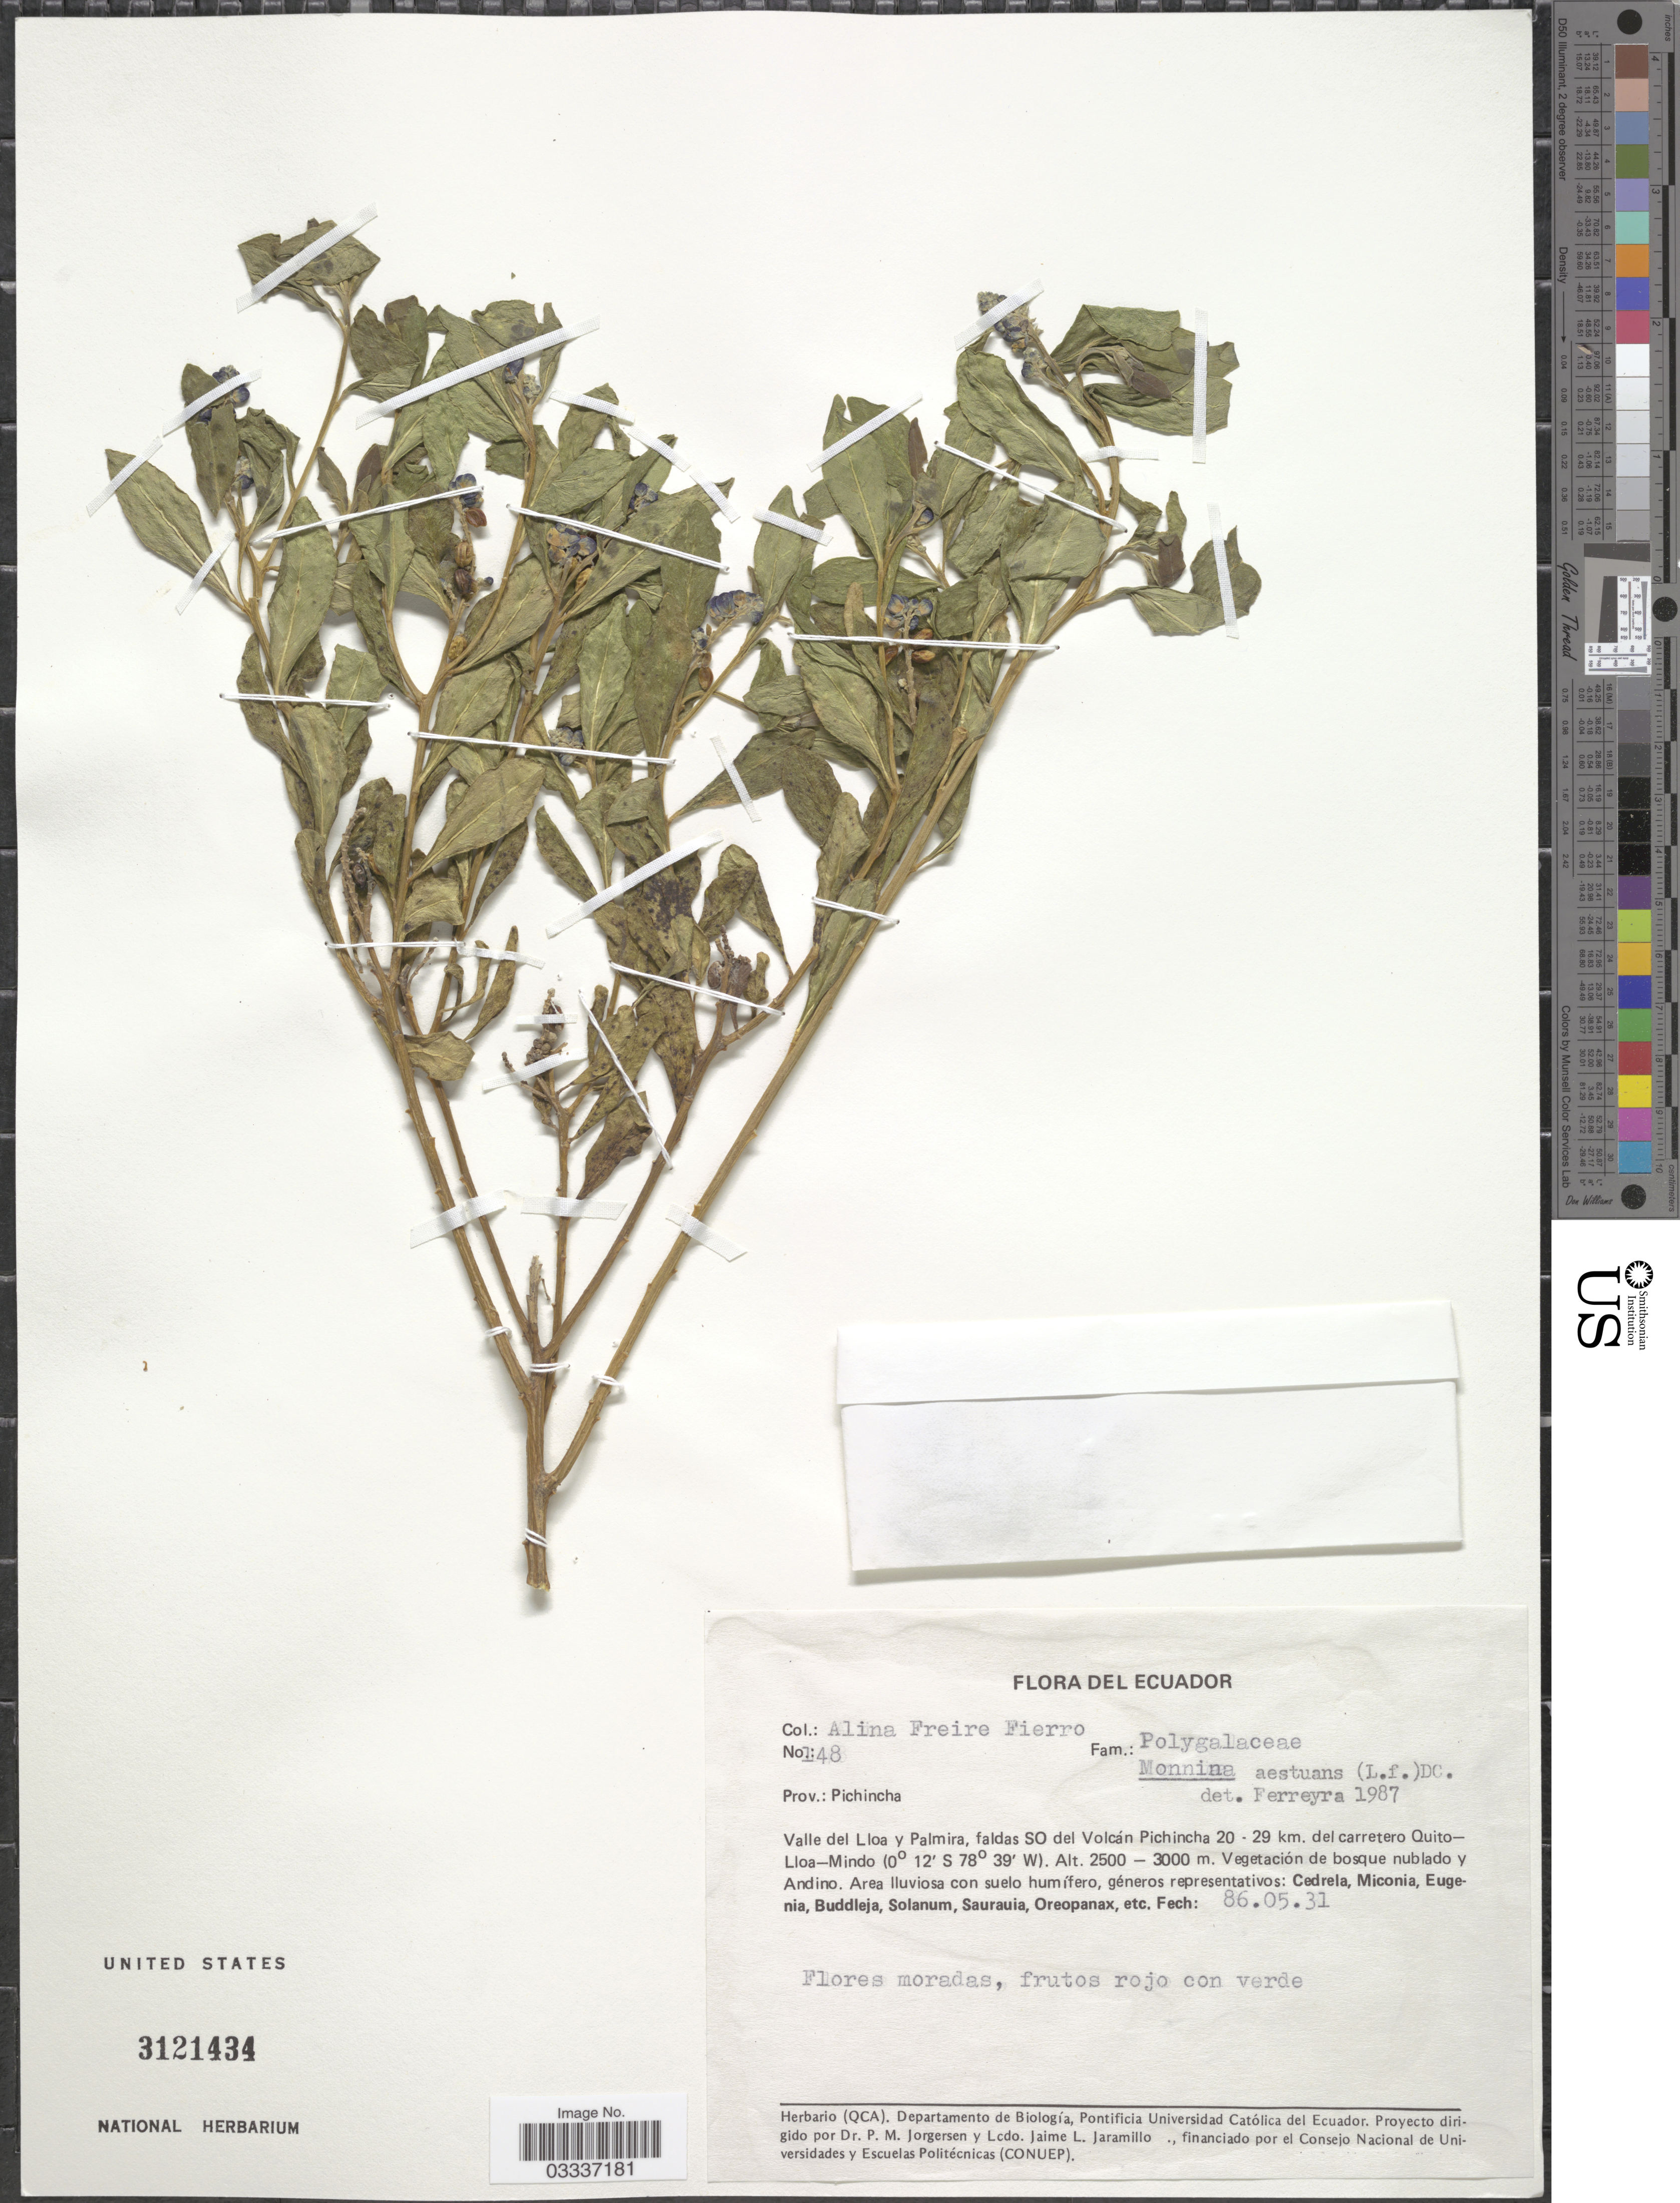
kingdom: Plantae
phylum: Tracheophyta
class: Magnoliopsida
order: Fabales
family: Polygalaceae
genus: Monnina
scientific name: Monnina aestuans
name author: (L. f.) DC.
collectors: A. Fierro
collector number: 148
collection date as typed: Transcribed d/m/y: 31/5/86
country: Ecuador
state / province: Pichincha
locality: Valle del Lloa y Palmira, faldas SO del Volcán Pichincha 20 - 29 km. del carretero Quito-Lloa-Mindo.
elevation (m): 2500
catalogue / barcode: US 3121434